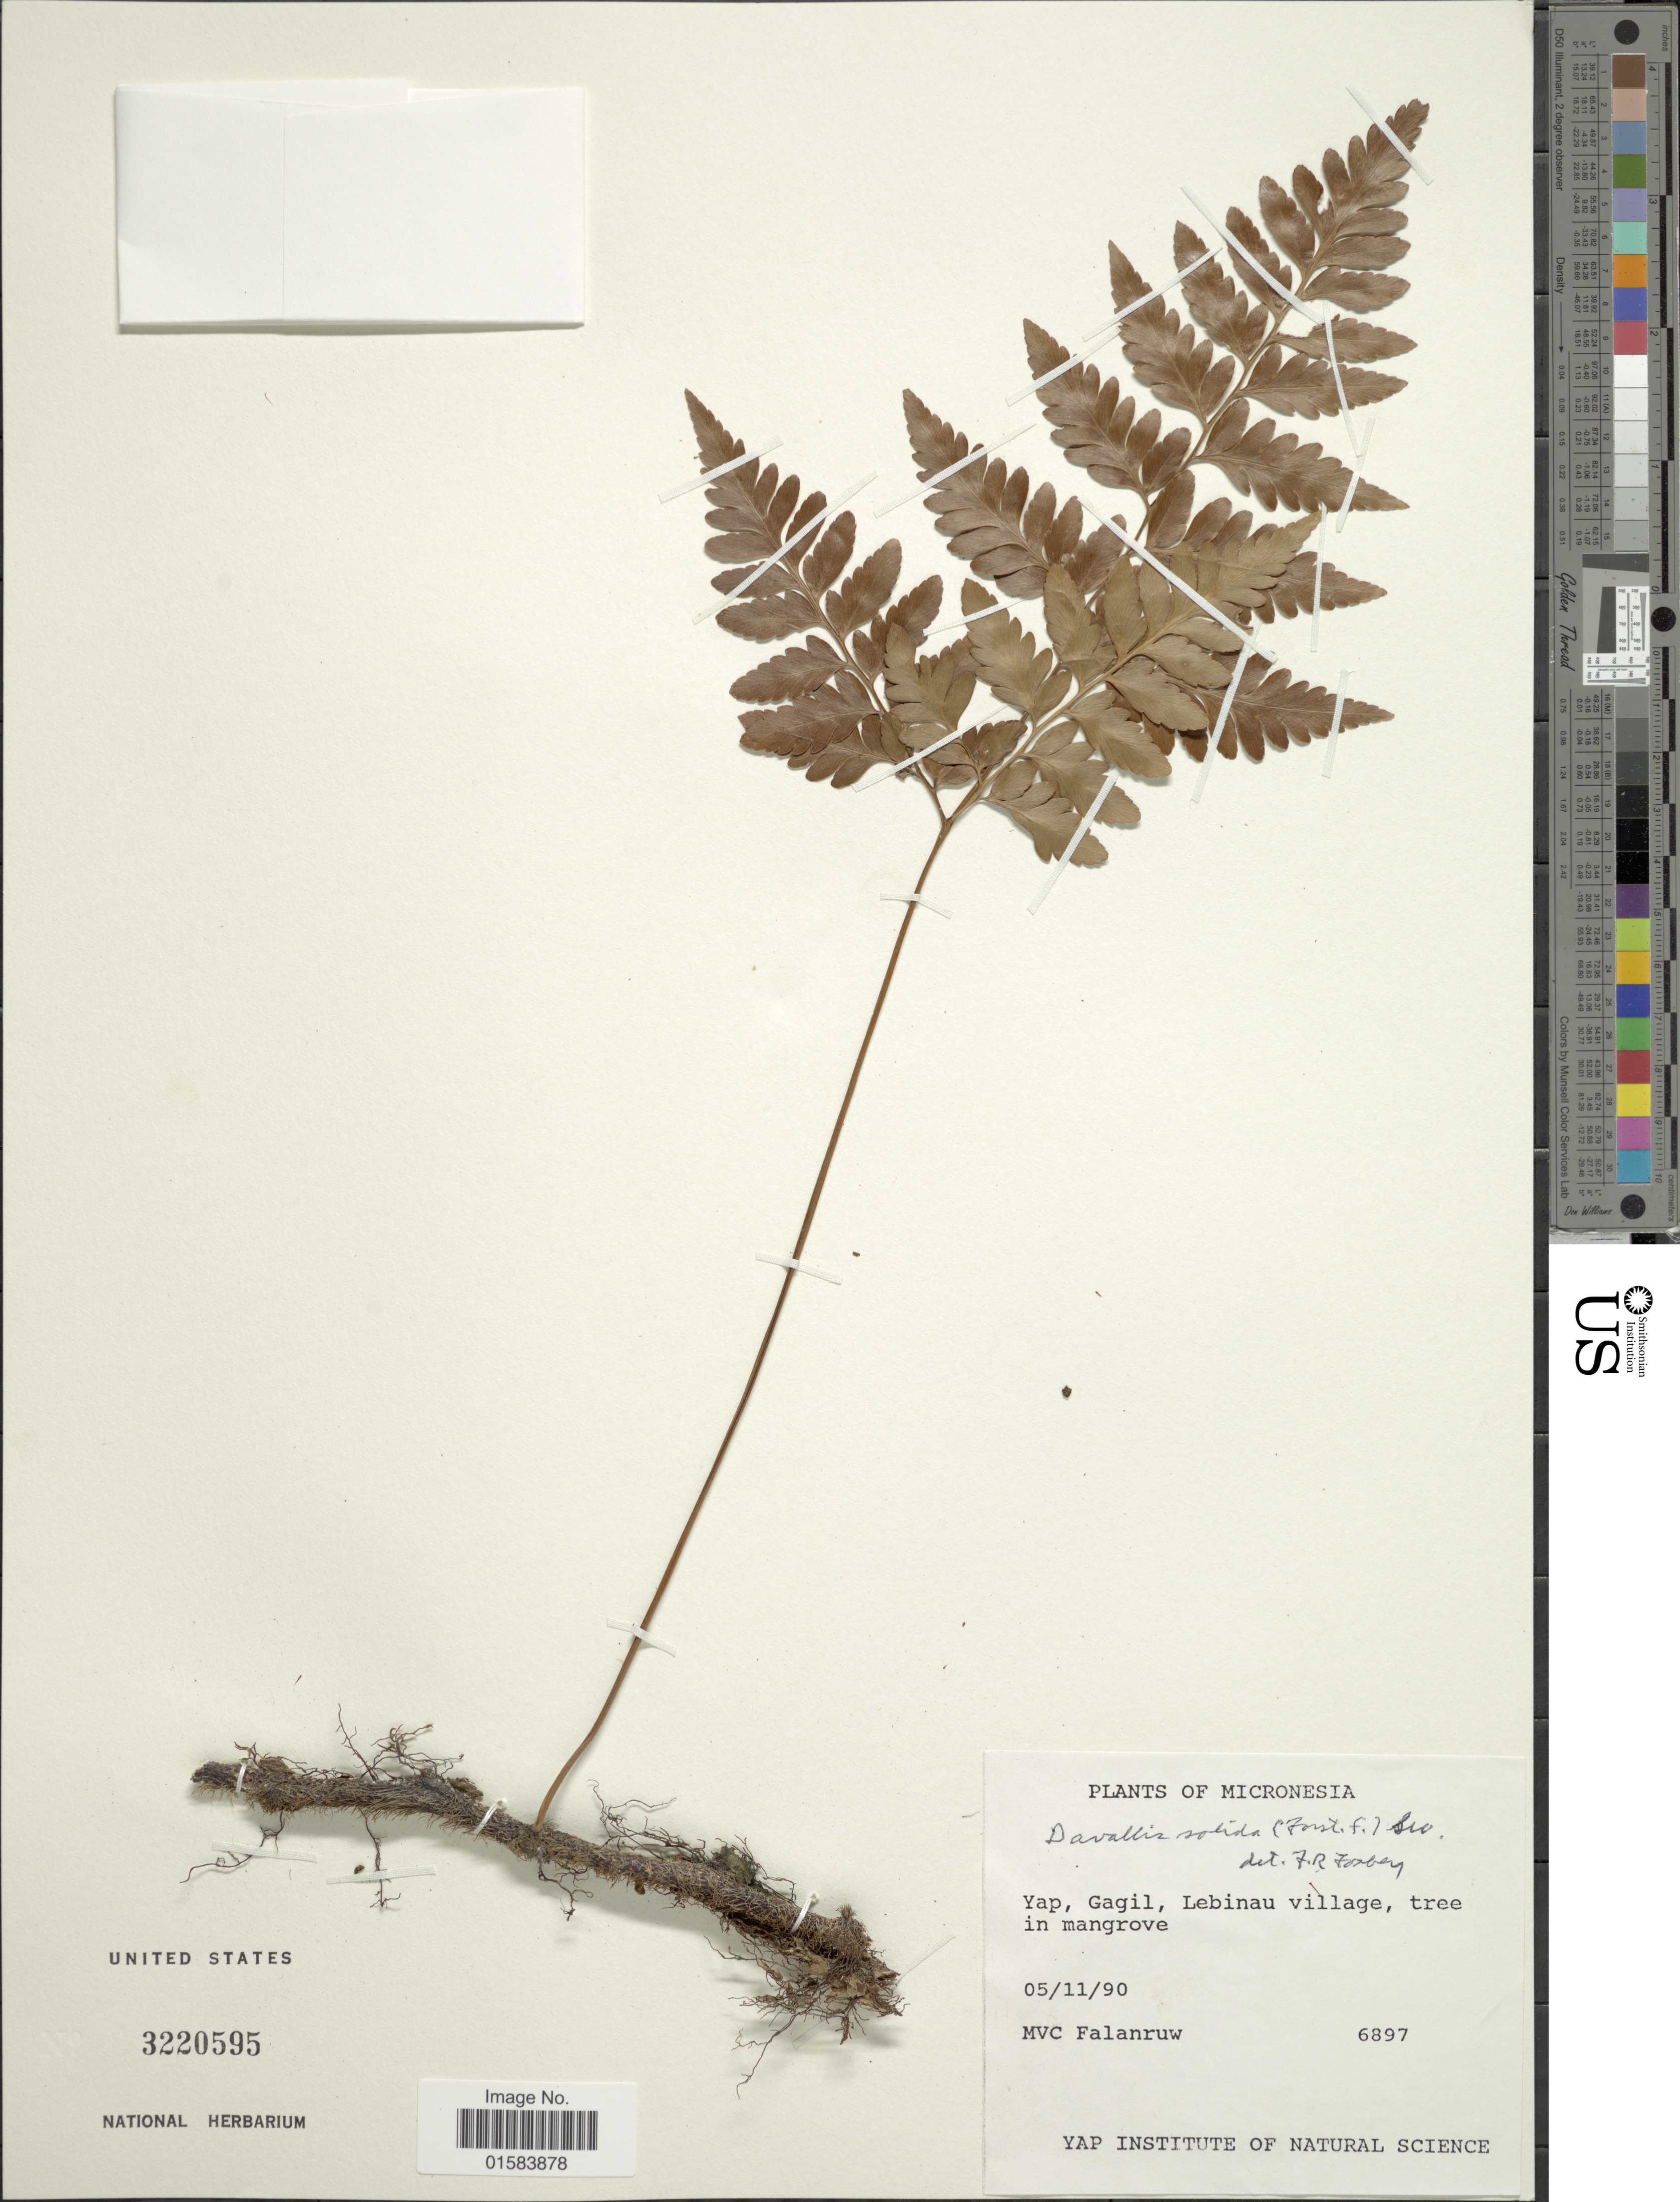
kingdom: Plantae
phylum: Tracheophyta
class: Polypodiopsida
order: Polypodiales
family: Davalliaceae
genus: Davallia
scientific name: Davallia solida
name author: (G. Forst.) Sw.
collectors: M. Falanruw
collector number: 6897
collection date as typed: Transcribed d/m/y: 5/11/90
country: Micronesia, Federated States of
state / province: Yap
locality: Micronesia, Yap, Gagil, lebinau village, tree in mangrove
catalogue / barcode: US 3220595